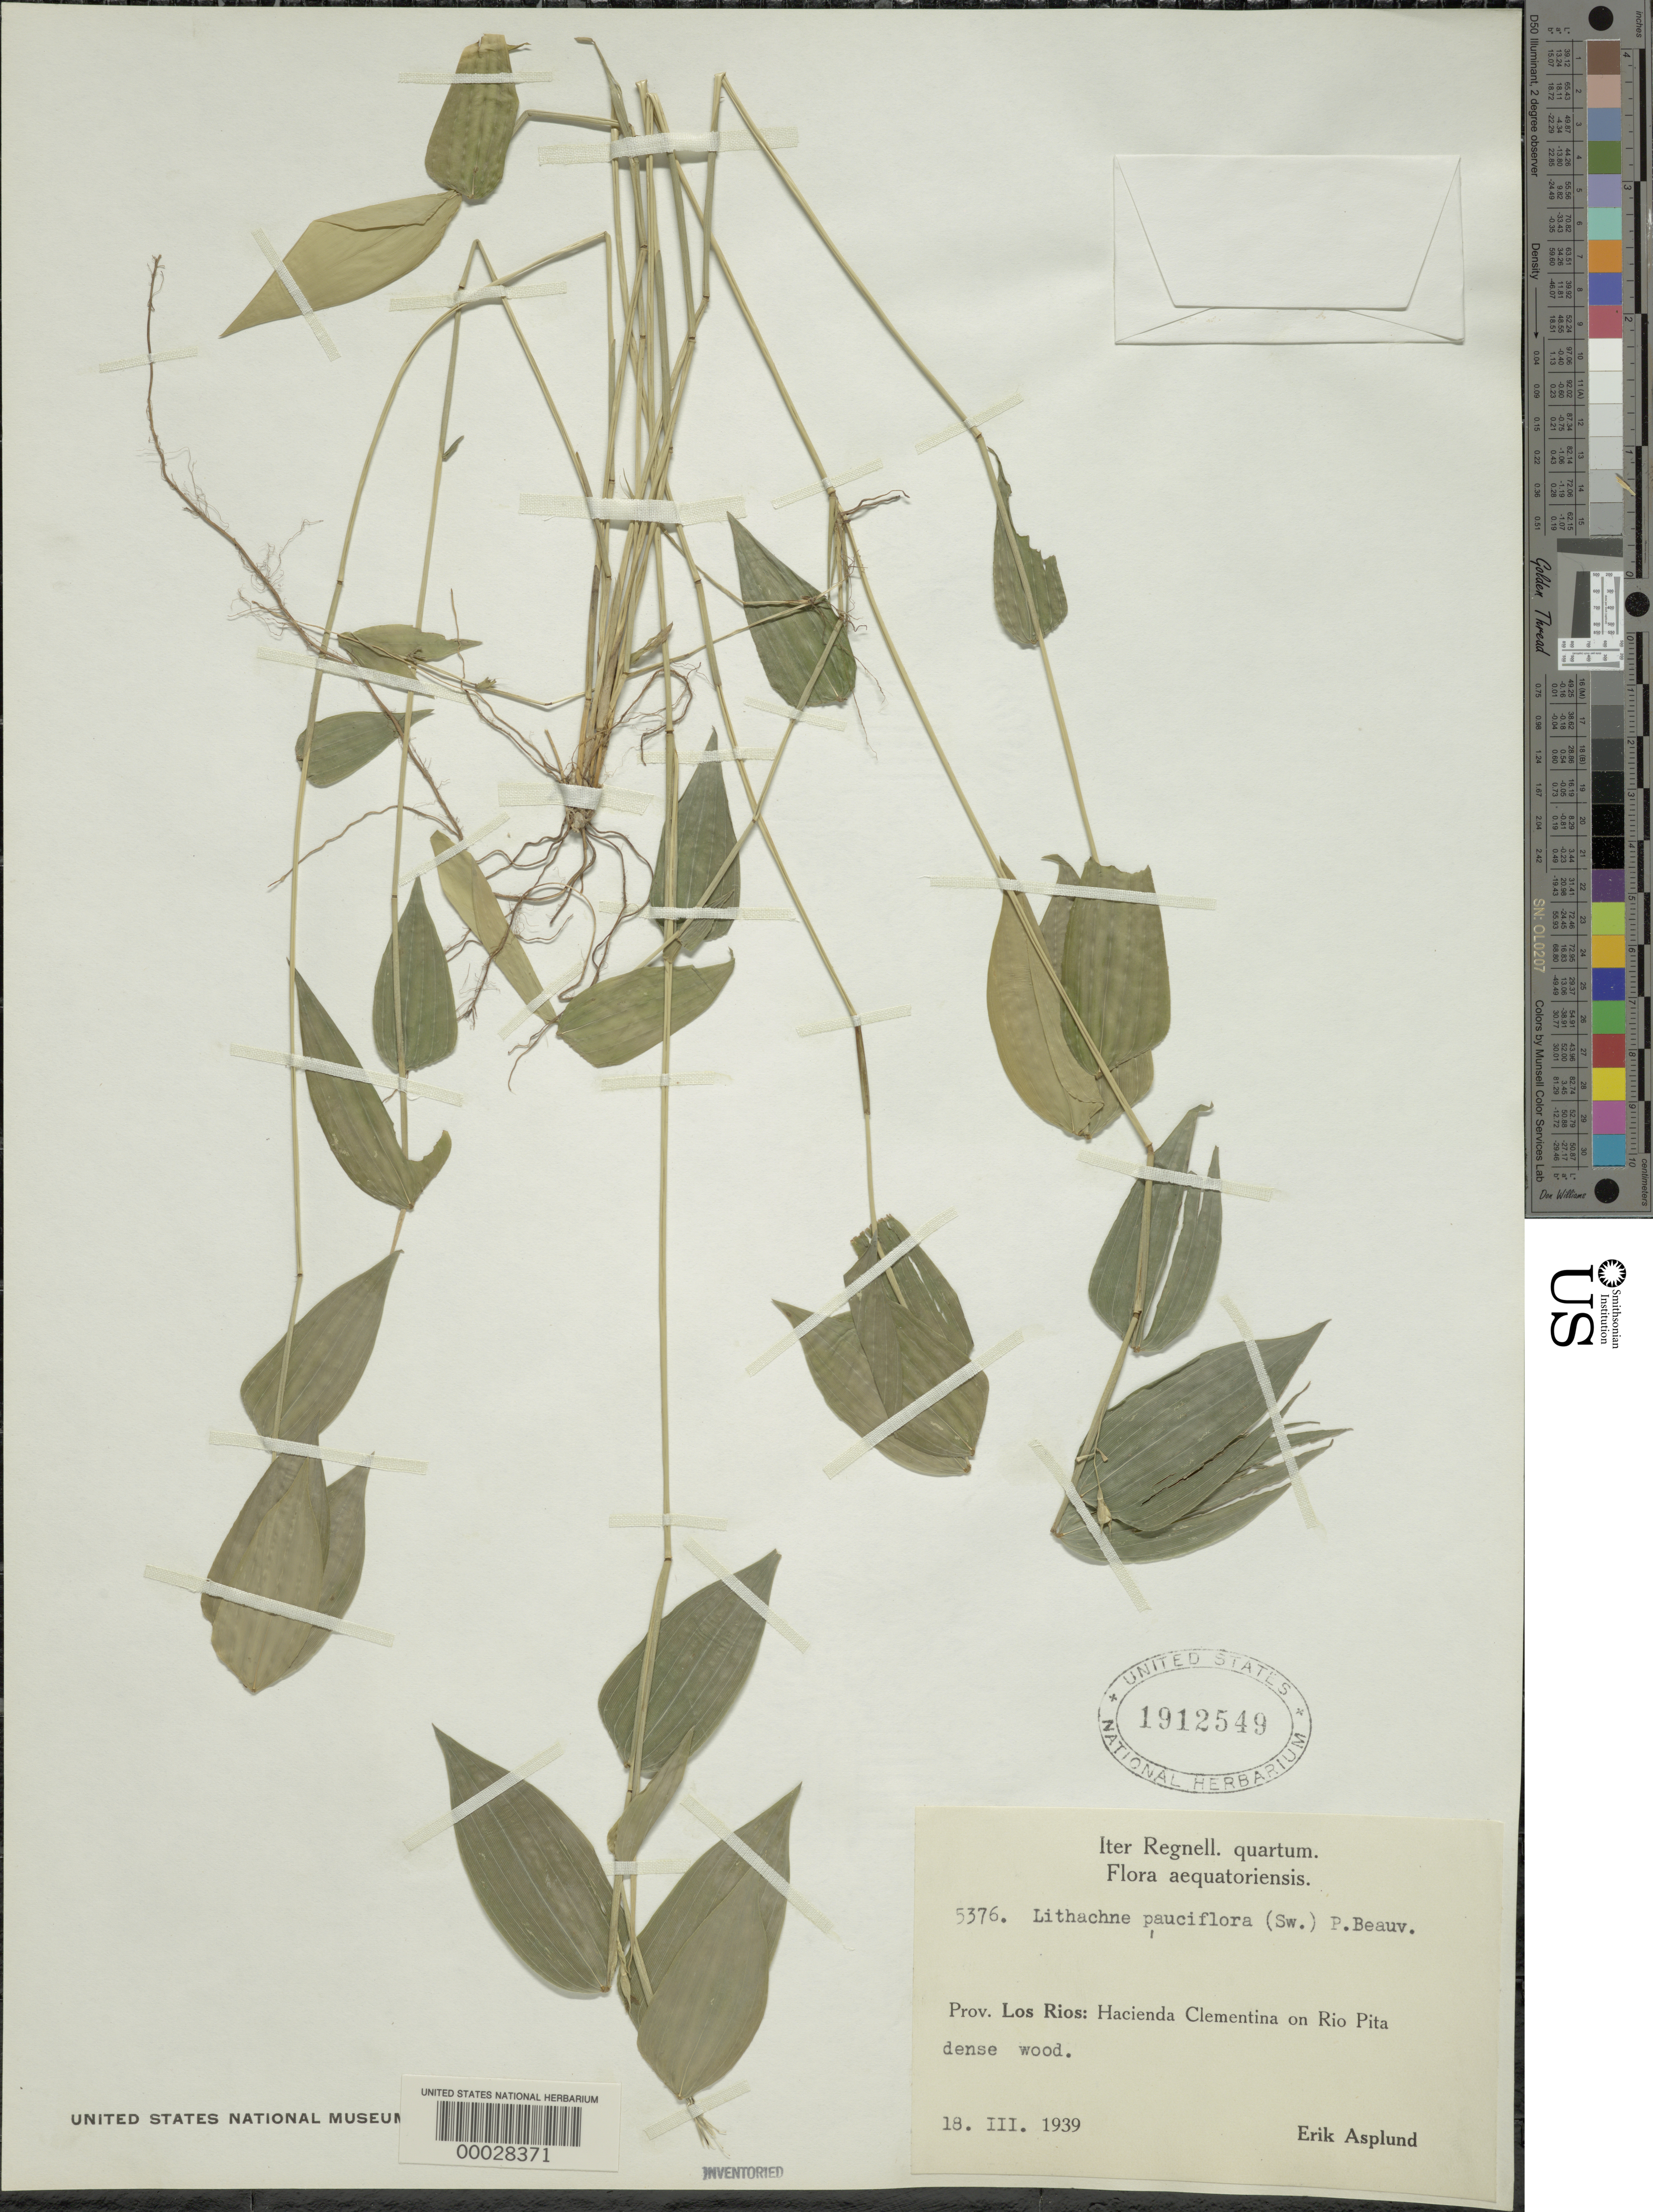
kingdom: Plantae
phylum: Tracheophyta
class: Liliopsida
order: Poales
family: Poaceae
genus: Lithachne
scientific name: Lithachne pauciflora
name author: (Sw.) P. Beauv.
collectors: E. Asplund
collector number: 5376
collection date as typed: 18 Mar 1939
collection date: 1939-03-18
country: Ecuador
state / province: Los Ríos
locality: Hacienda Clementina on Rio Pita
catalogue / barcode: US 1912549